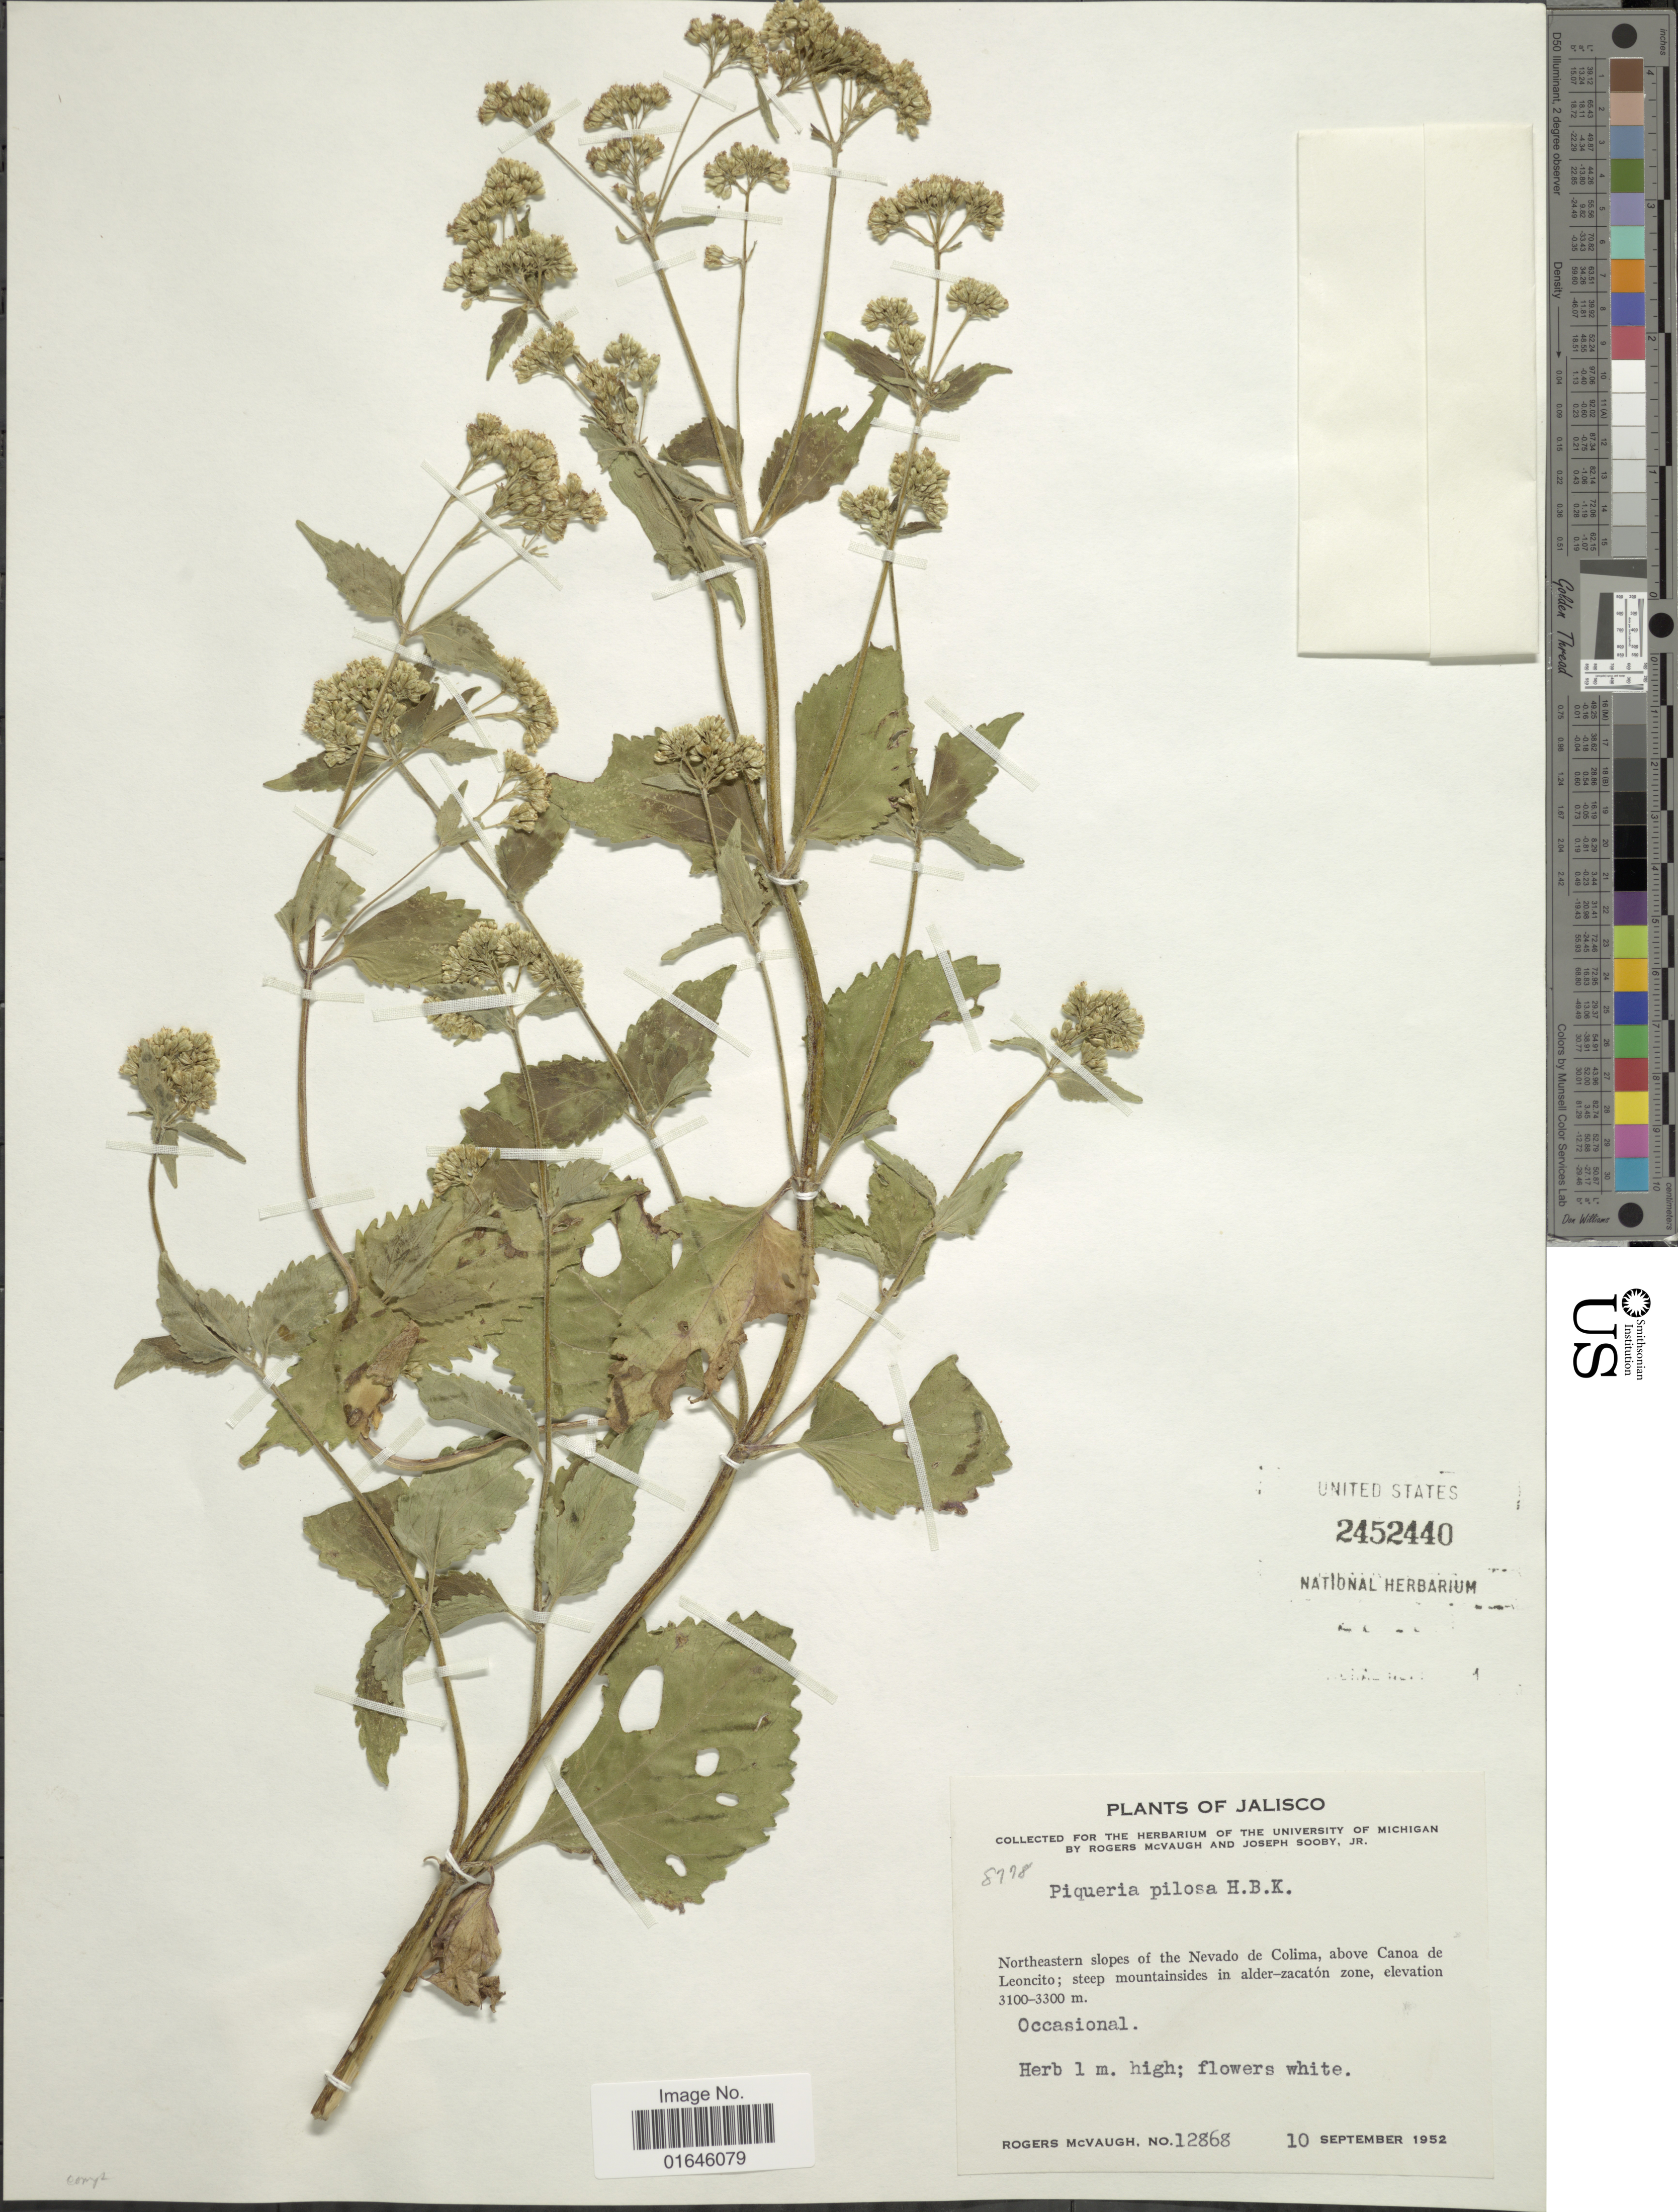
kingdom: Plantae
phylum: Tracheophyta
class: Magnoliopsida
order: Asterales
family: Asteraceae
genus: Piqueria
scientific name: Piqueria pilosa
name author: Kunth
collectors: R. McVaugh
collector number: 12868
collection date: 1952-09-10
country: Mexico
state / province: Jalisco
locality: Northeastern slopes of the Nevado de Colima, above Canoa de Leoncito: Steep mountains in alder-zacaton zone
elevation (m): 3100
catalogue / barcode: US 2452440